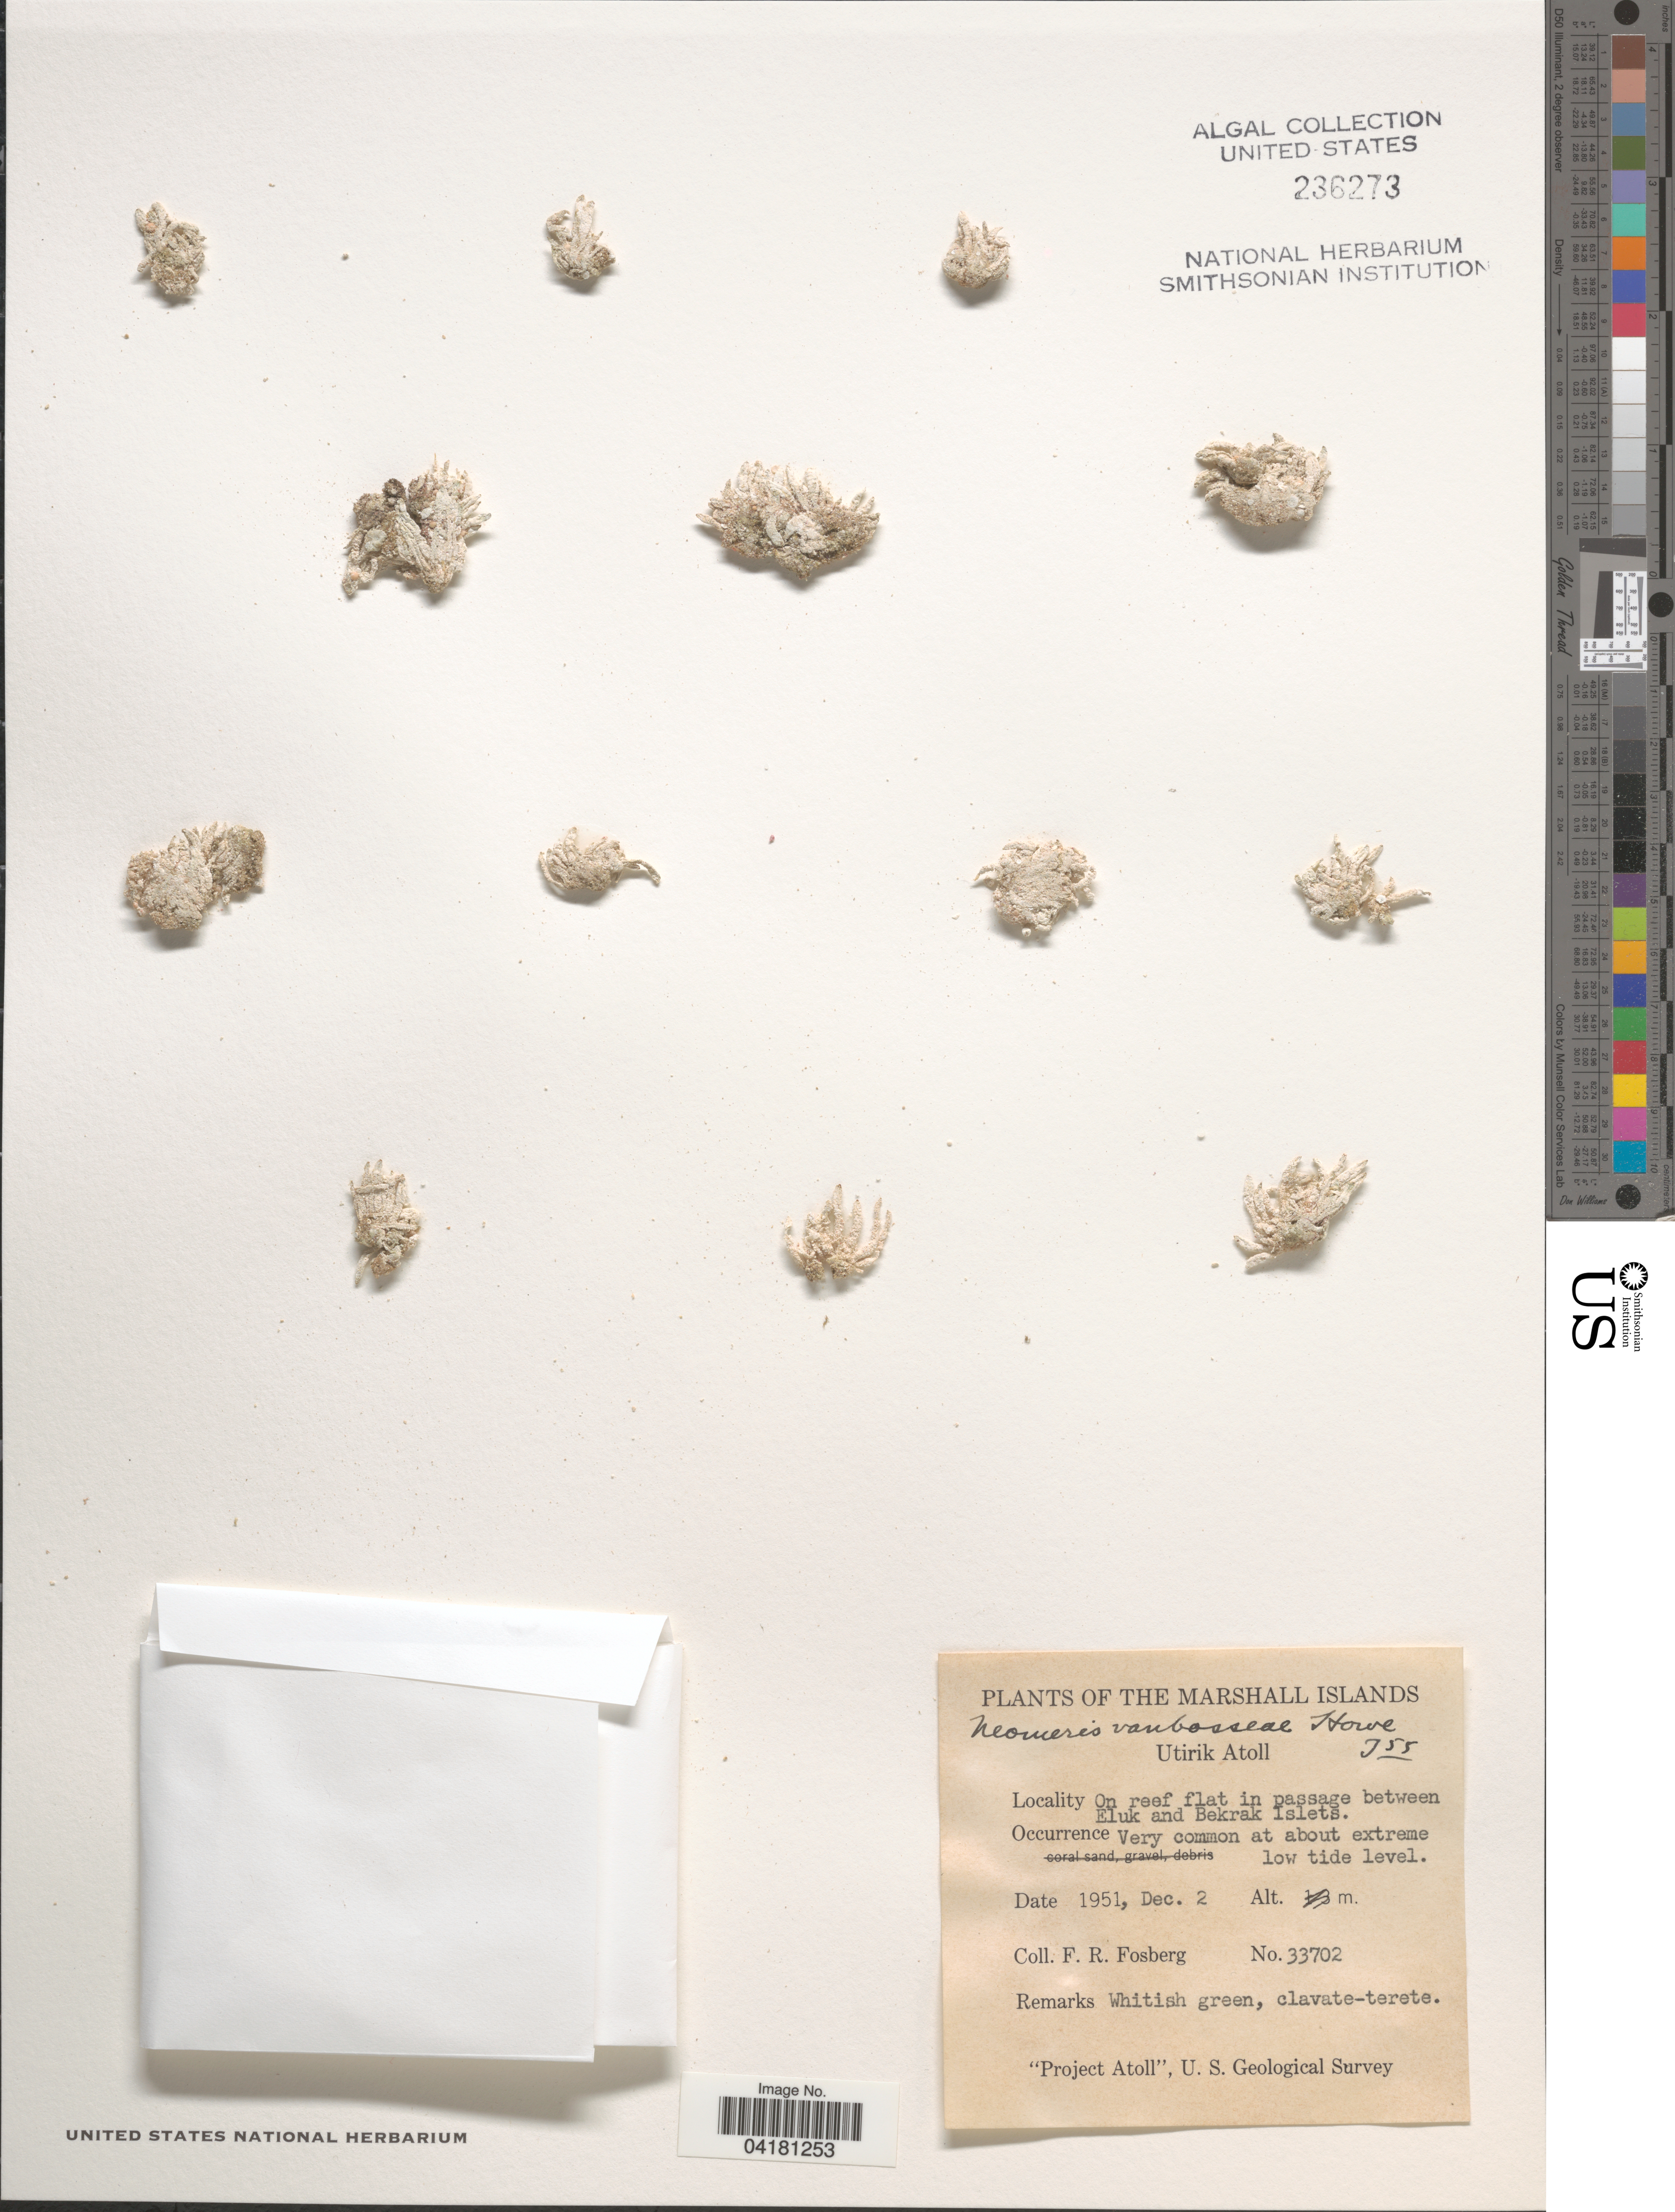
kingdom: Plantae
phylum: Chlorophyta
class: Ulvophyceae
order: Dasycladales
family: Dasycladaceae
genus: Neomeris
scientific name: Neomeris vanbosseae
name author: M. Howe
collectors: F. R. Fosberg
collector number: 33702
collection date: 1951-12-02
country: Marshall Islands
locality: Utirik Atoll. On reef flat in passage between Eluk and Bekrak Islets. "Project Atoll", U. S. Geological Survey.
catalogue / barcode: US 236273